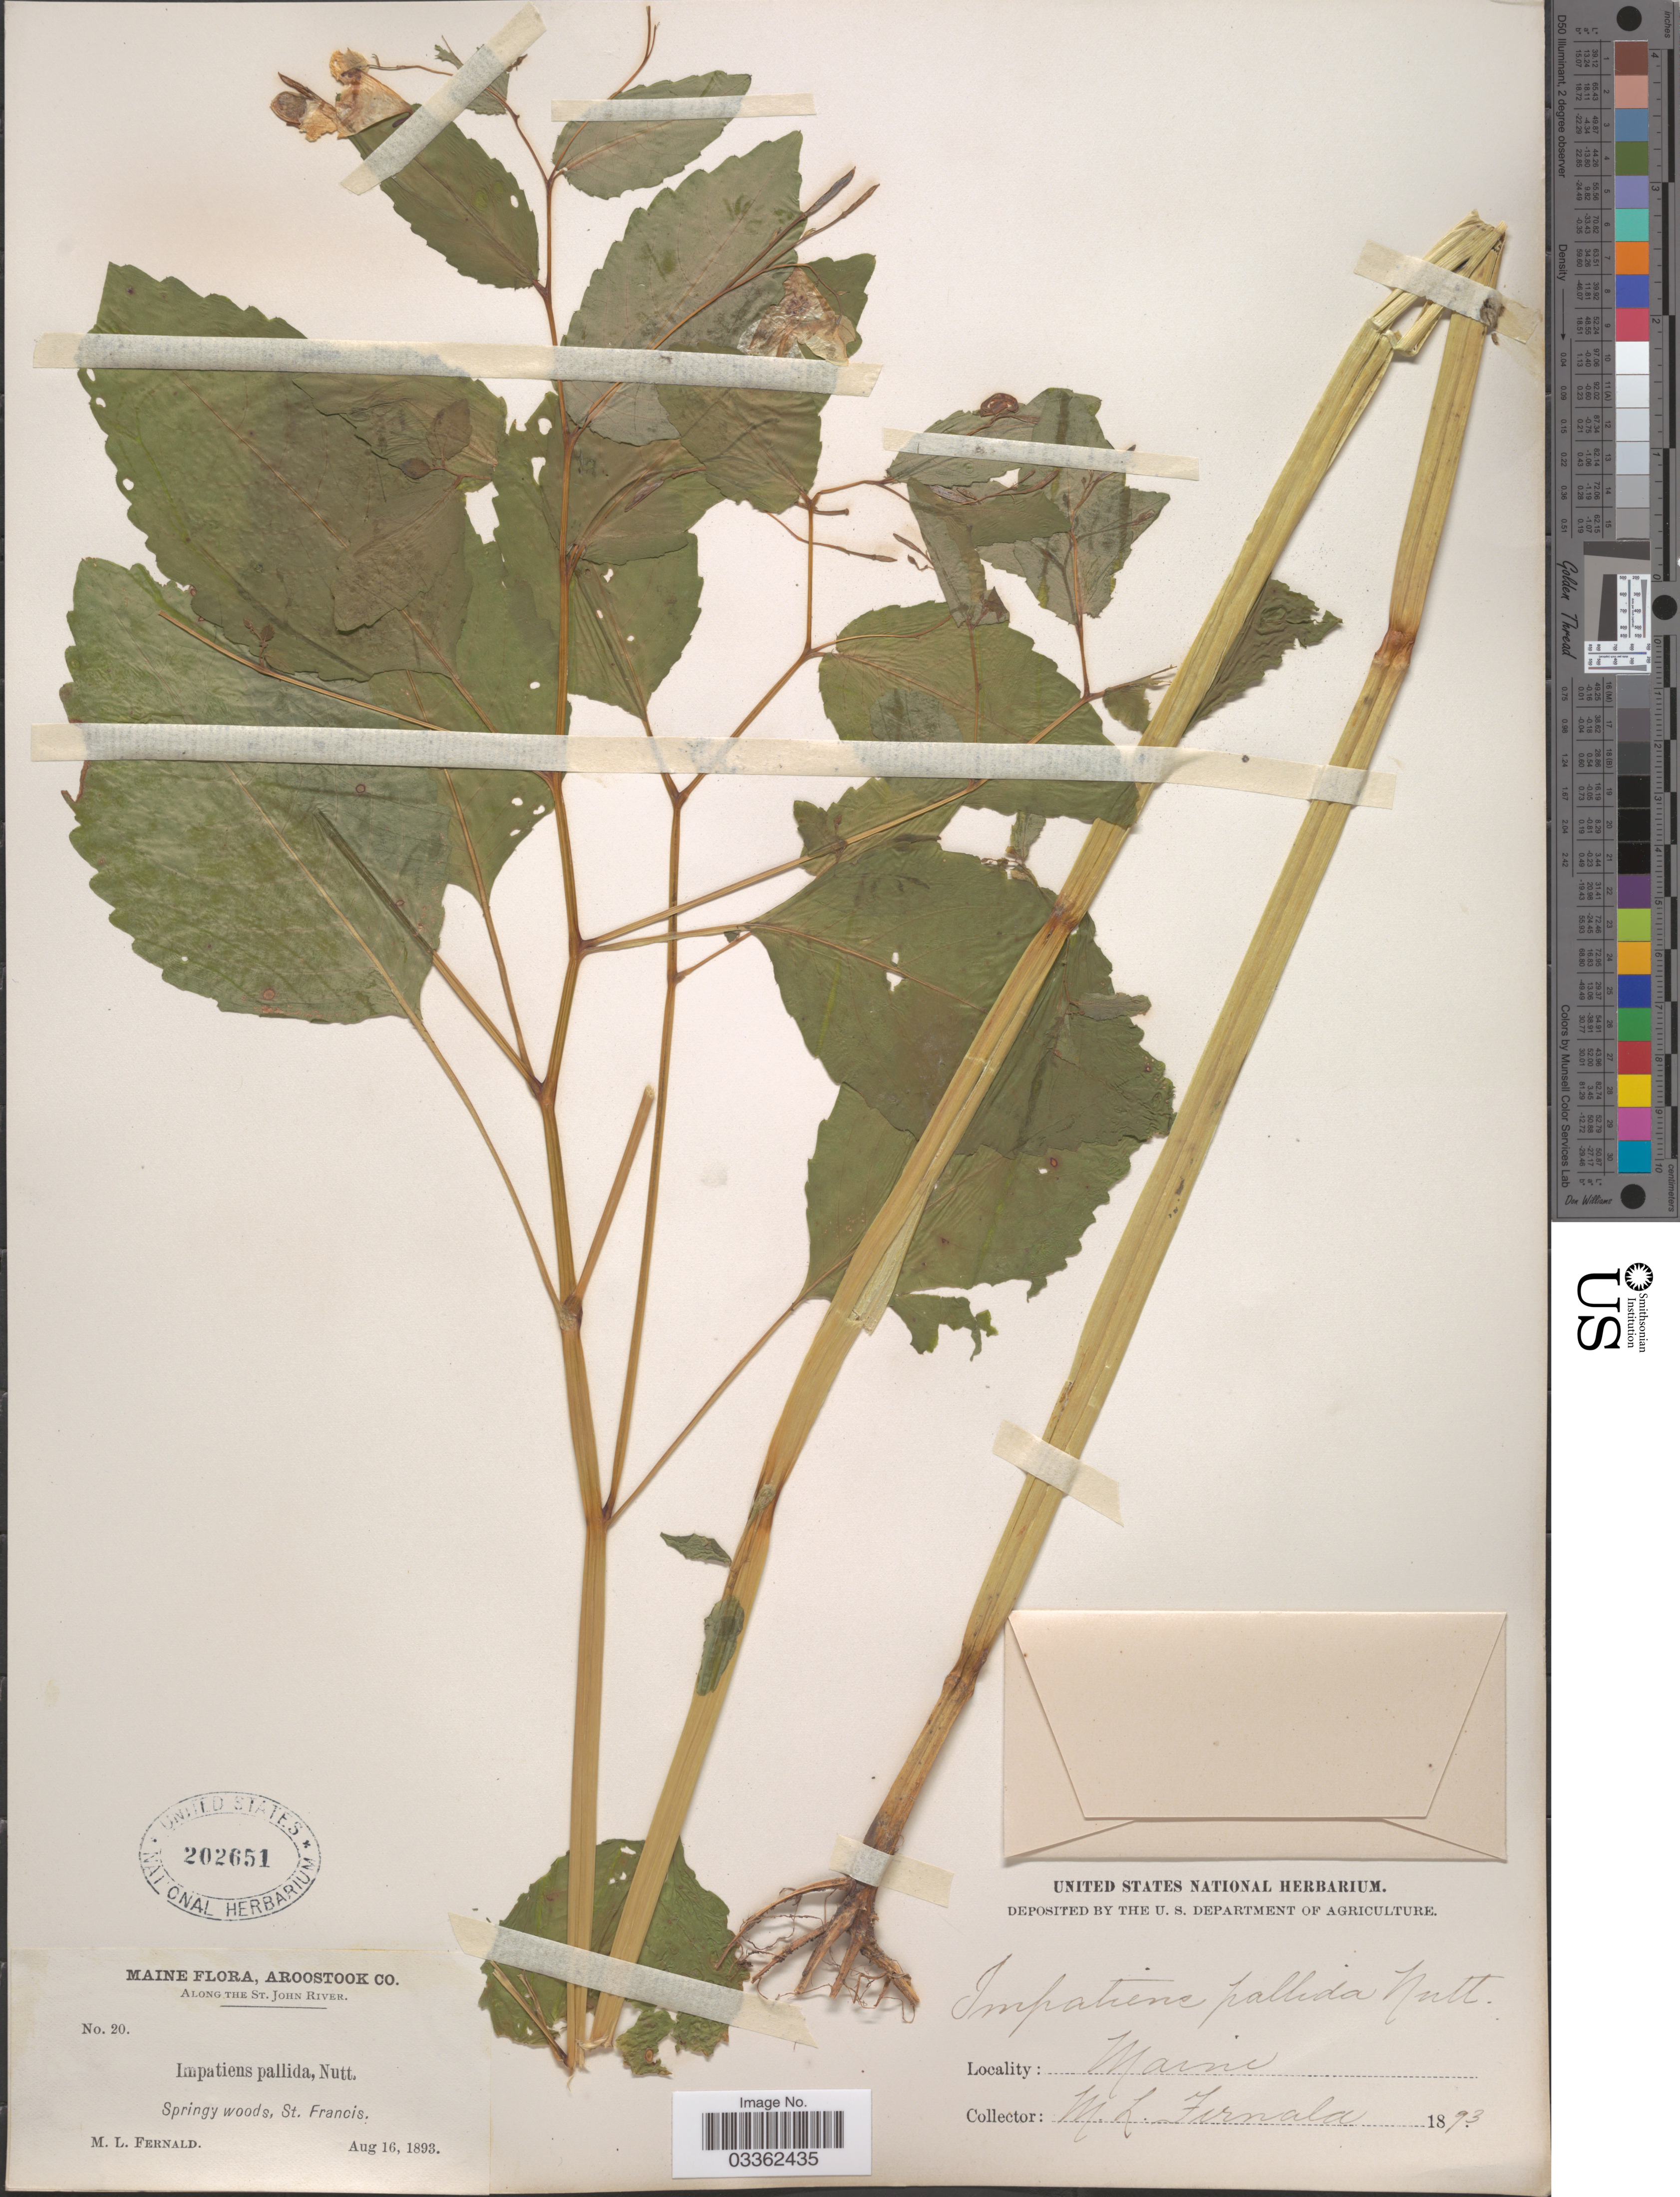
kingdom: Plantae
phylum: Tracheophyta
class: Magnoliopsida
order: Ericales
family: Balsaminaceae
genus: Impatiens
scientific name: Impatiens pallida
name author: Nutt.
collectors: M. L. Fernald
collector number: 20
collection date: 1893-08-16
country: United States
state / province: Maine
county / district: Aroostook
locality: Along the St. John River. St. Francis.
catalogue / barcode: US 202651